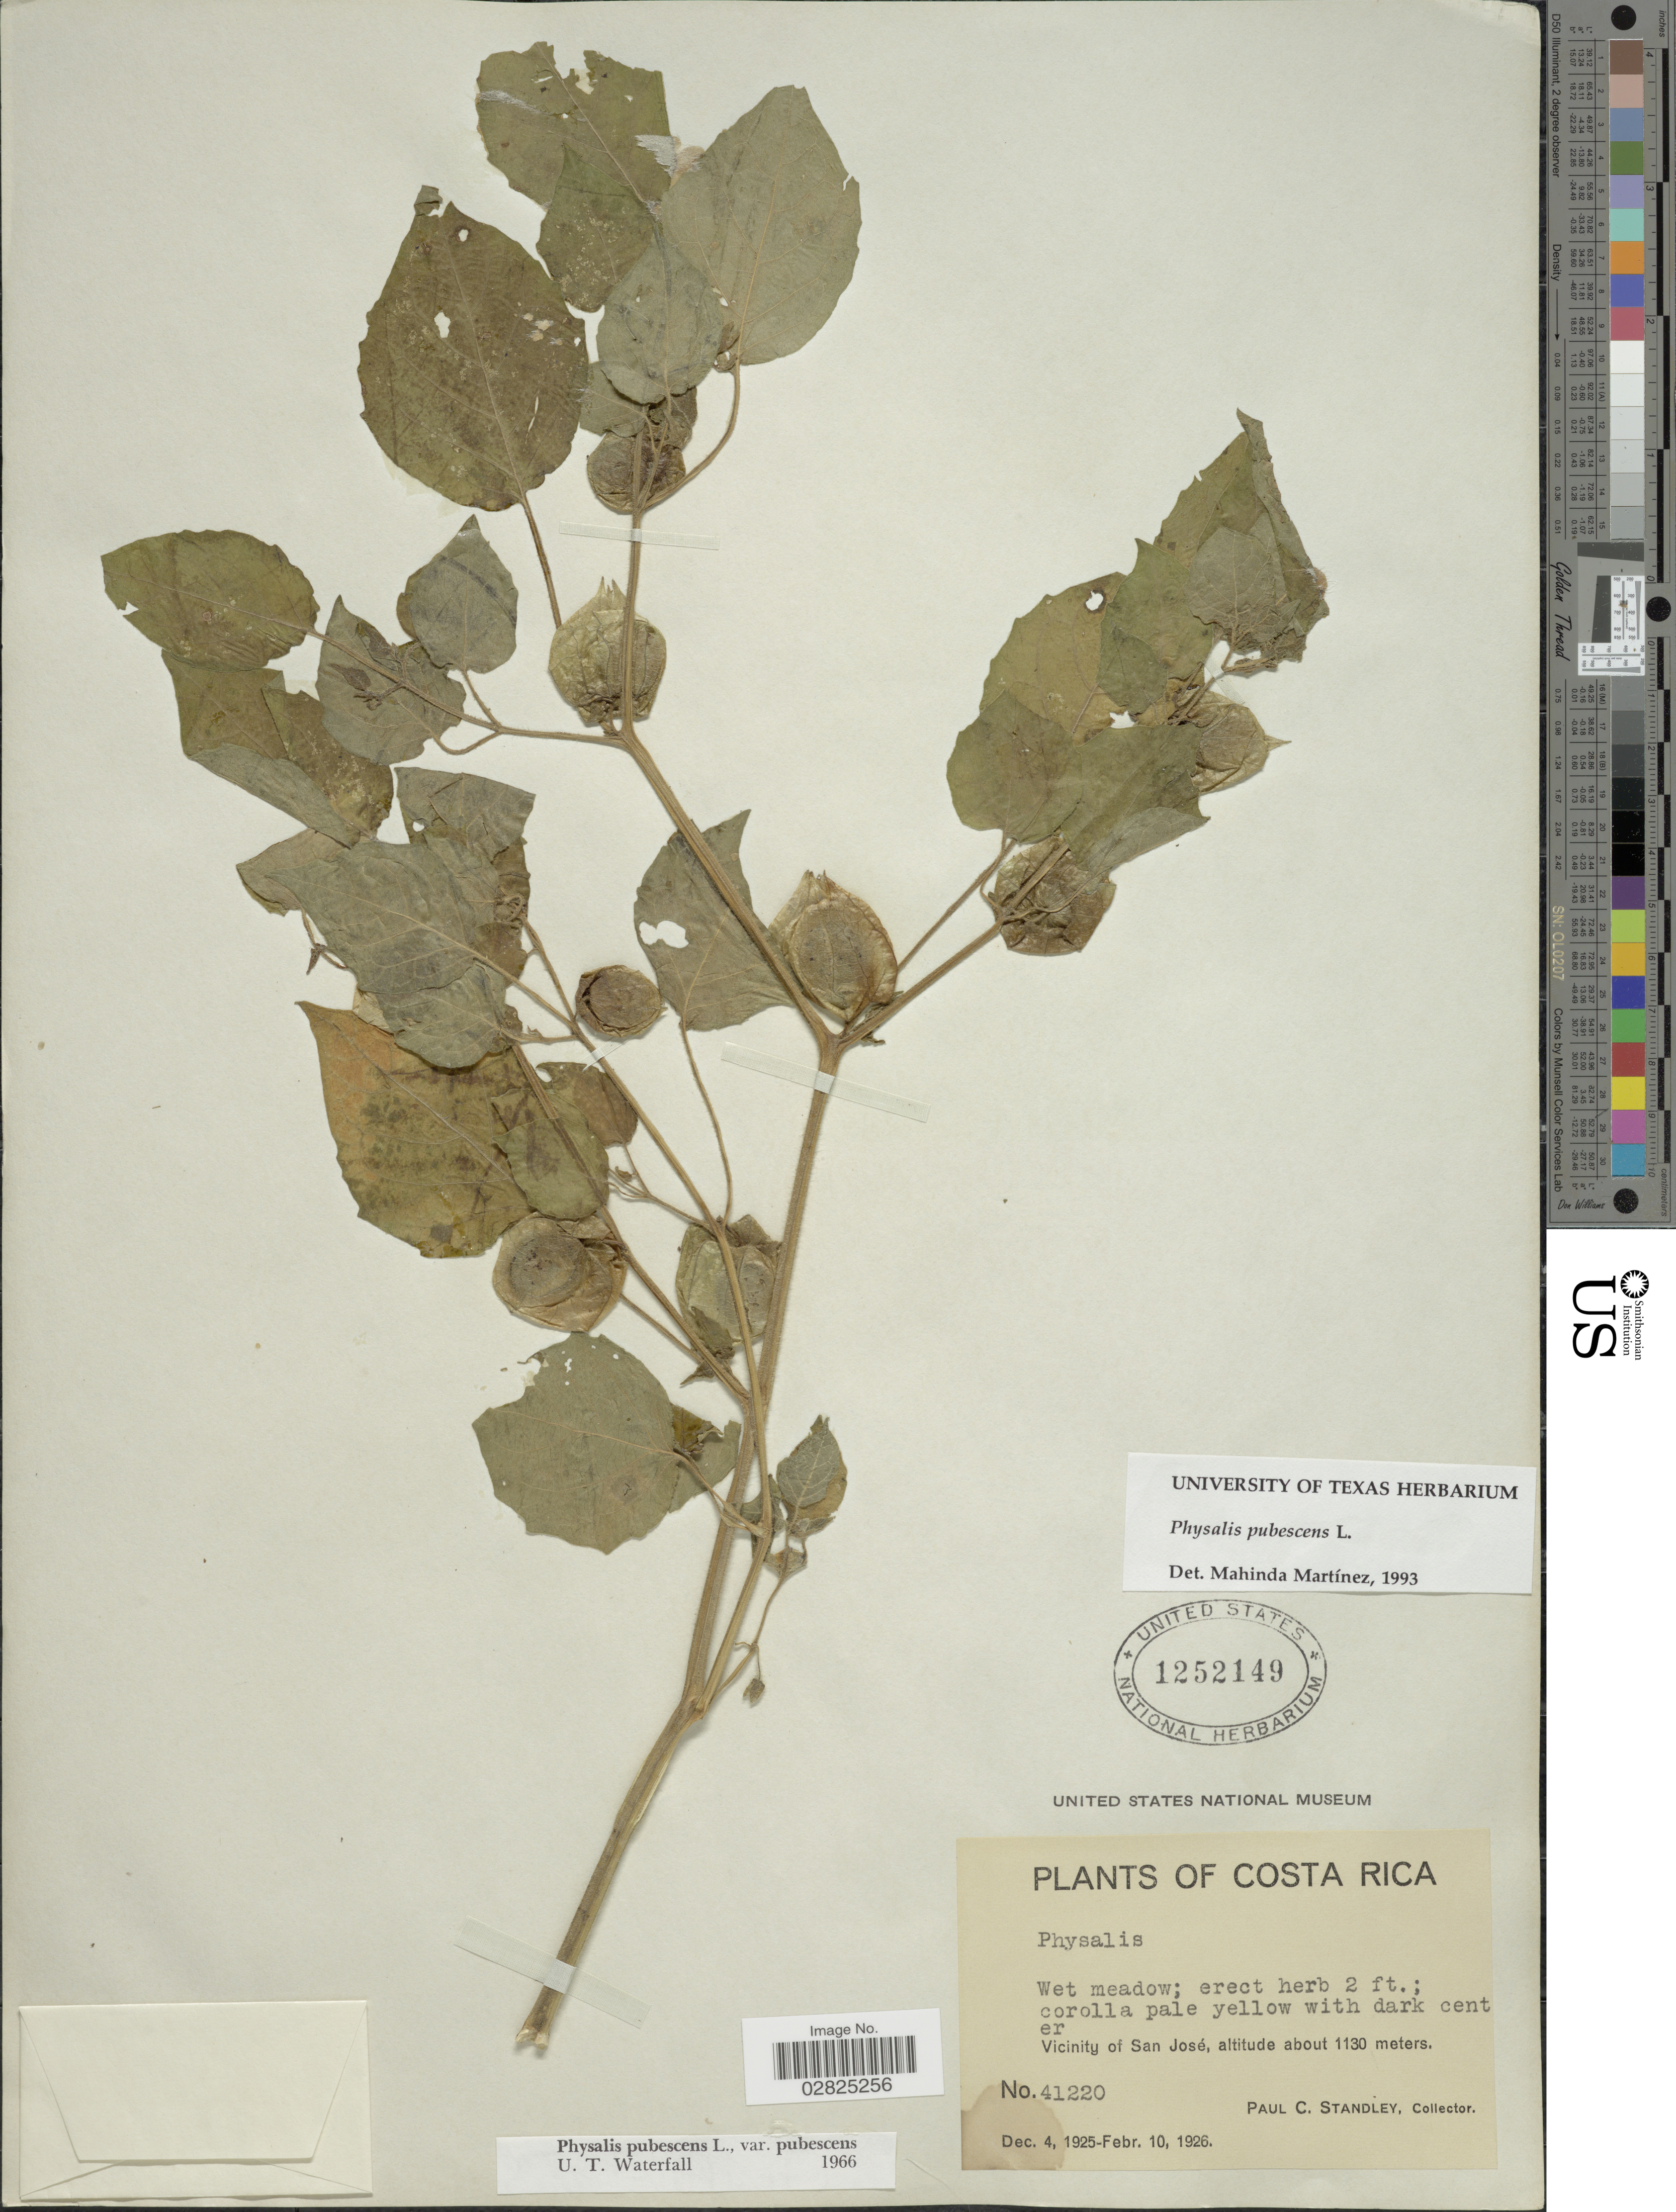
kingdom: Plantae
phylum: Tracheophyta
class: Magnoliopsida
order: Solanales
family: Solanaceae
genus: Physalis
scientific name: Physalis pubescens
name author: L.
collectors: P. C. Standley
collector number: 41220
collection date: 1925-12-04/1926-02-10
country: Costa Rica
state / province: San José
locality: Vicinity of San José.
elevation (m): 1130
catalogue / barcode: US 1252149